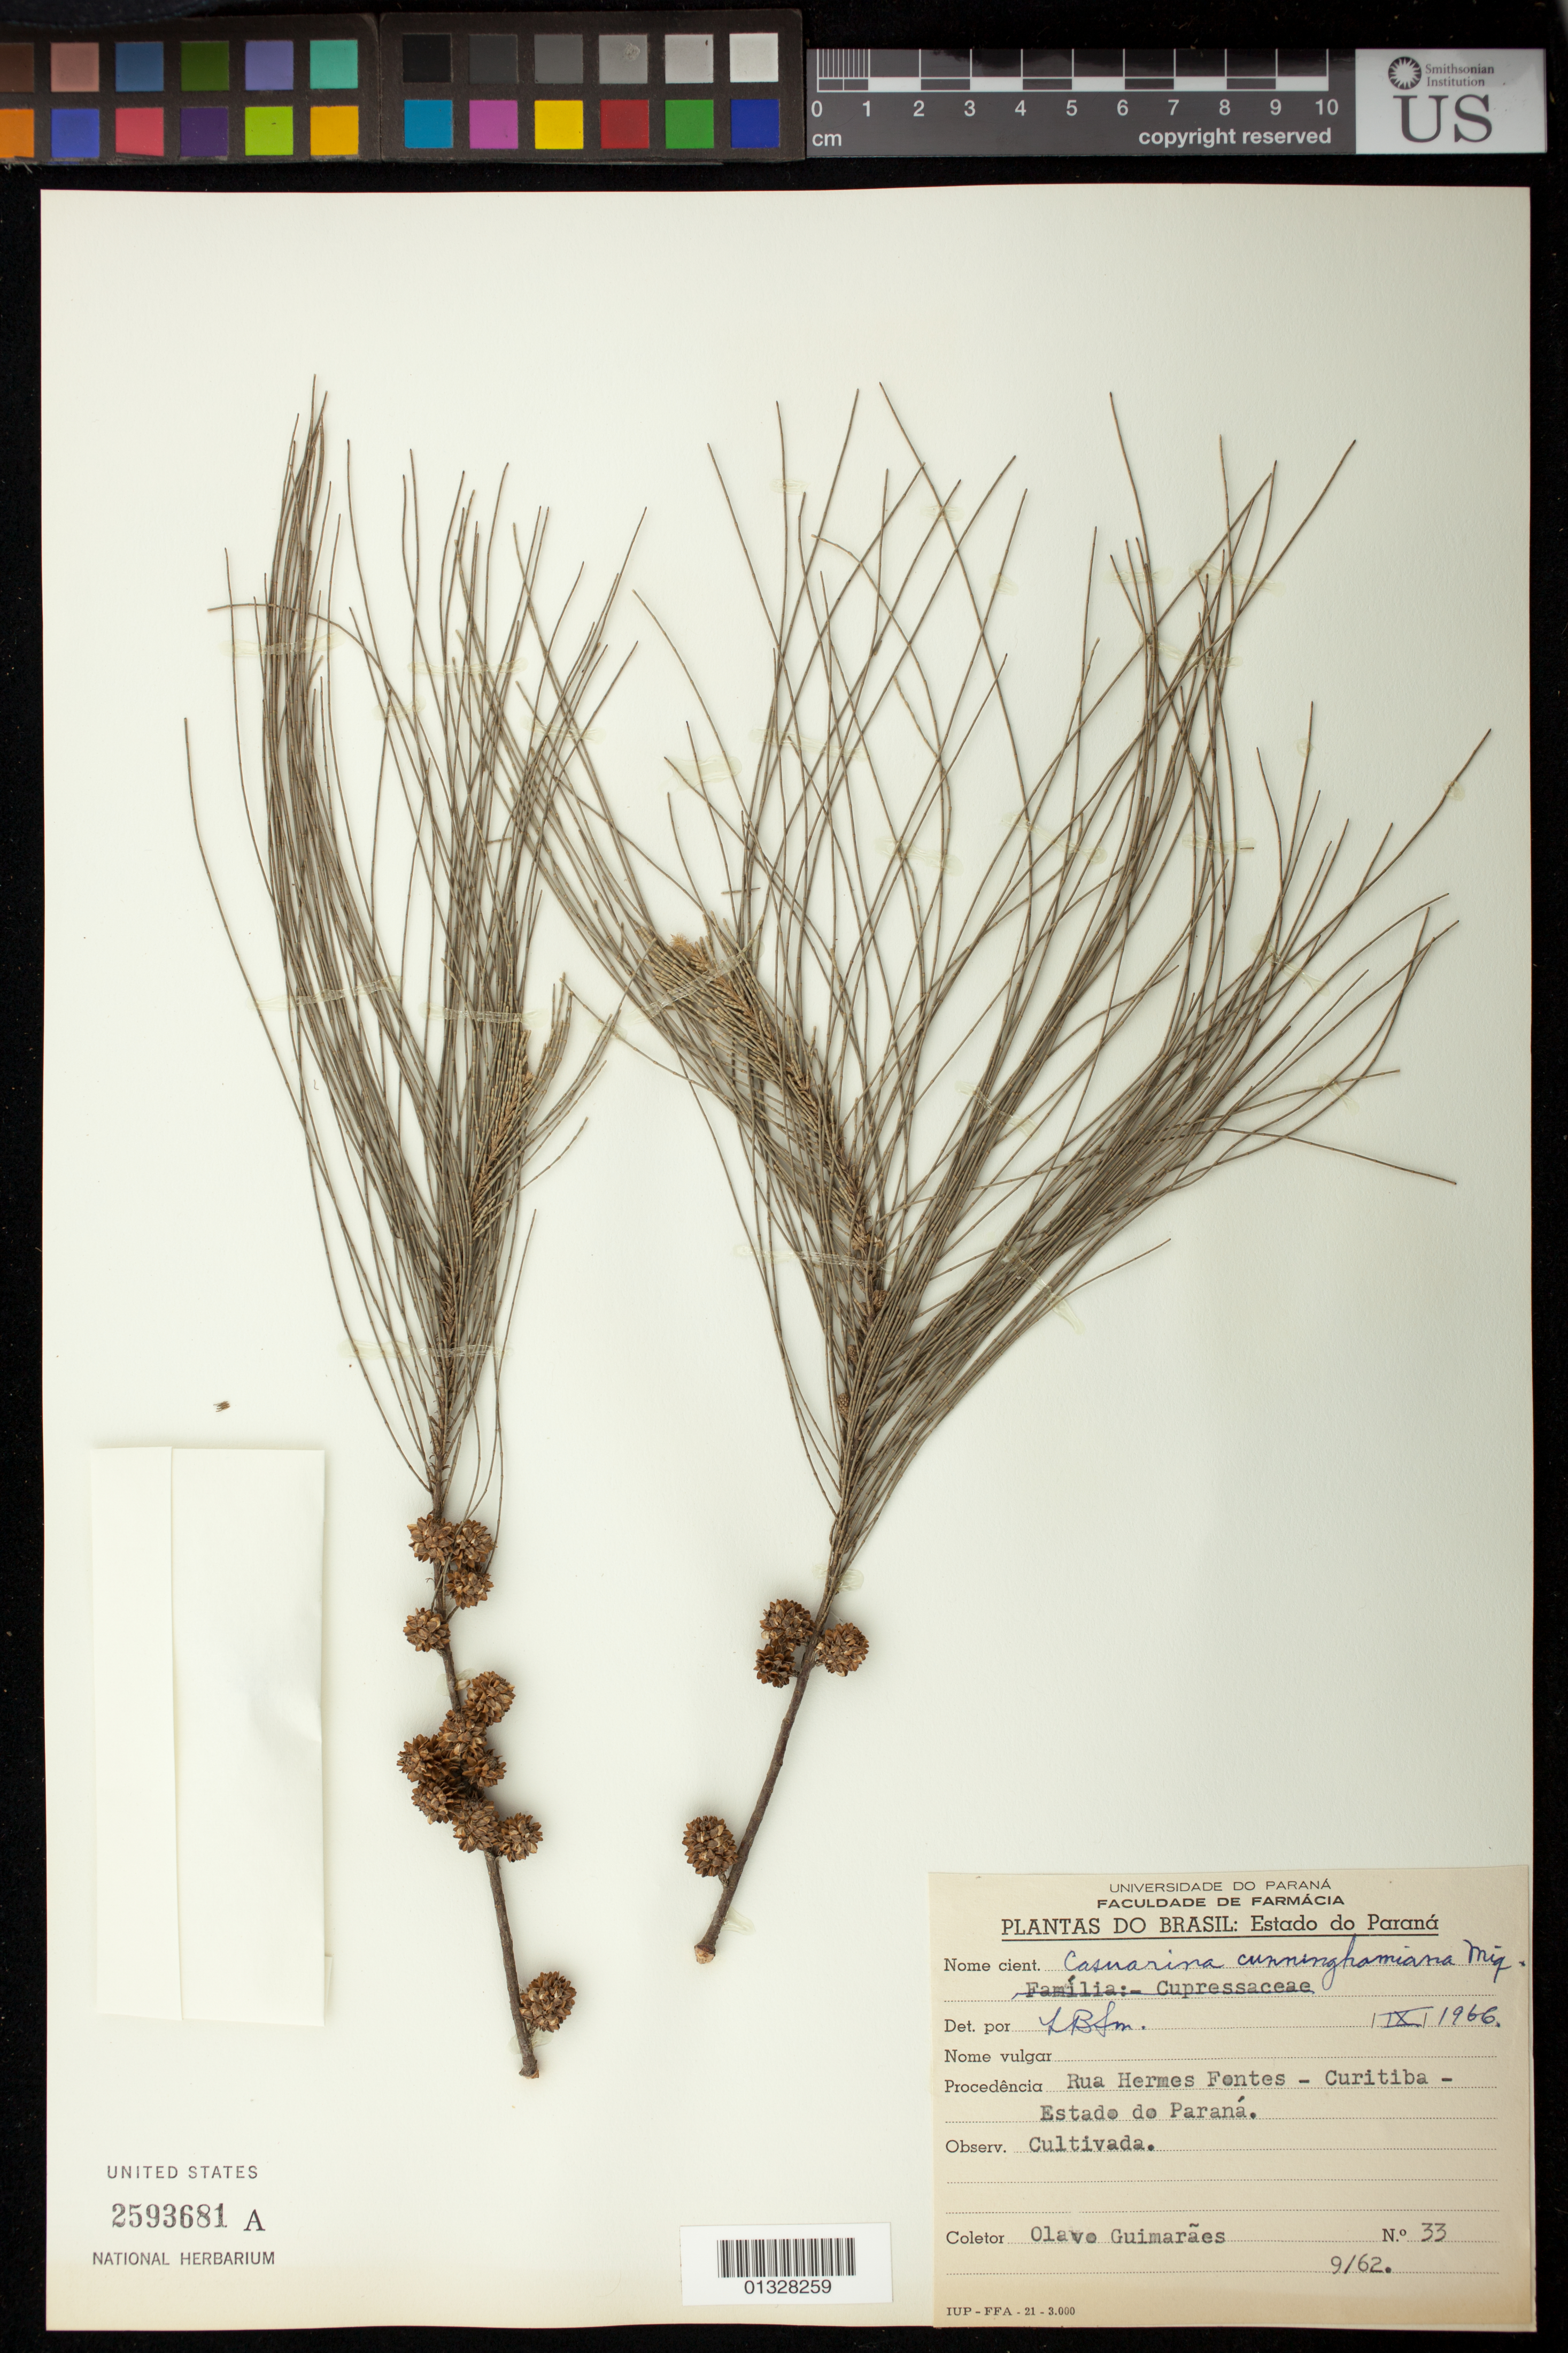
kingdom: Plantae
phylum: Tracheophyta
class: Magnoliopsida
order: Fagales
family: Casuarinaceae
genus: Casuarina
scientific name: Casuarina cunninghamiana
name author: Miq.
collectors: O. A. Guimarães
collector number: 33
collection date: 1962-09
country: Brazil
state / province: Paraná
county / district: Curitiba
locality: Rua Hermes Fontes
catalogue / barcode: US 2593681A